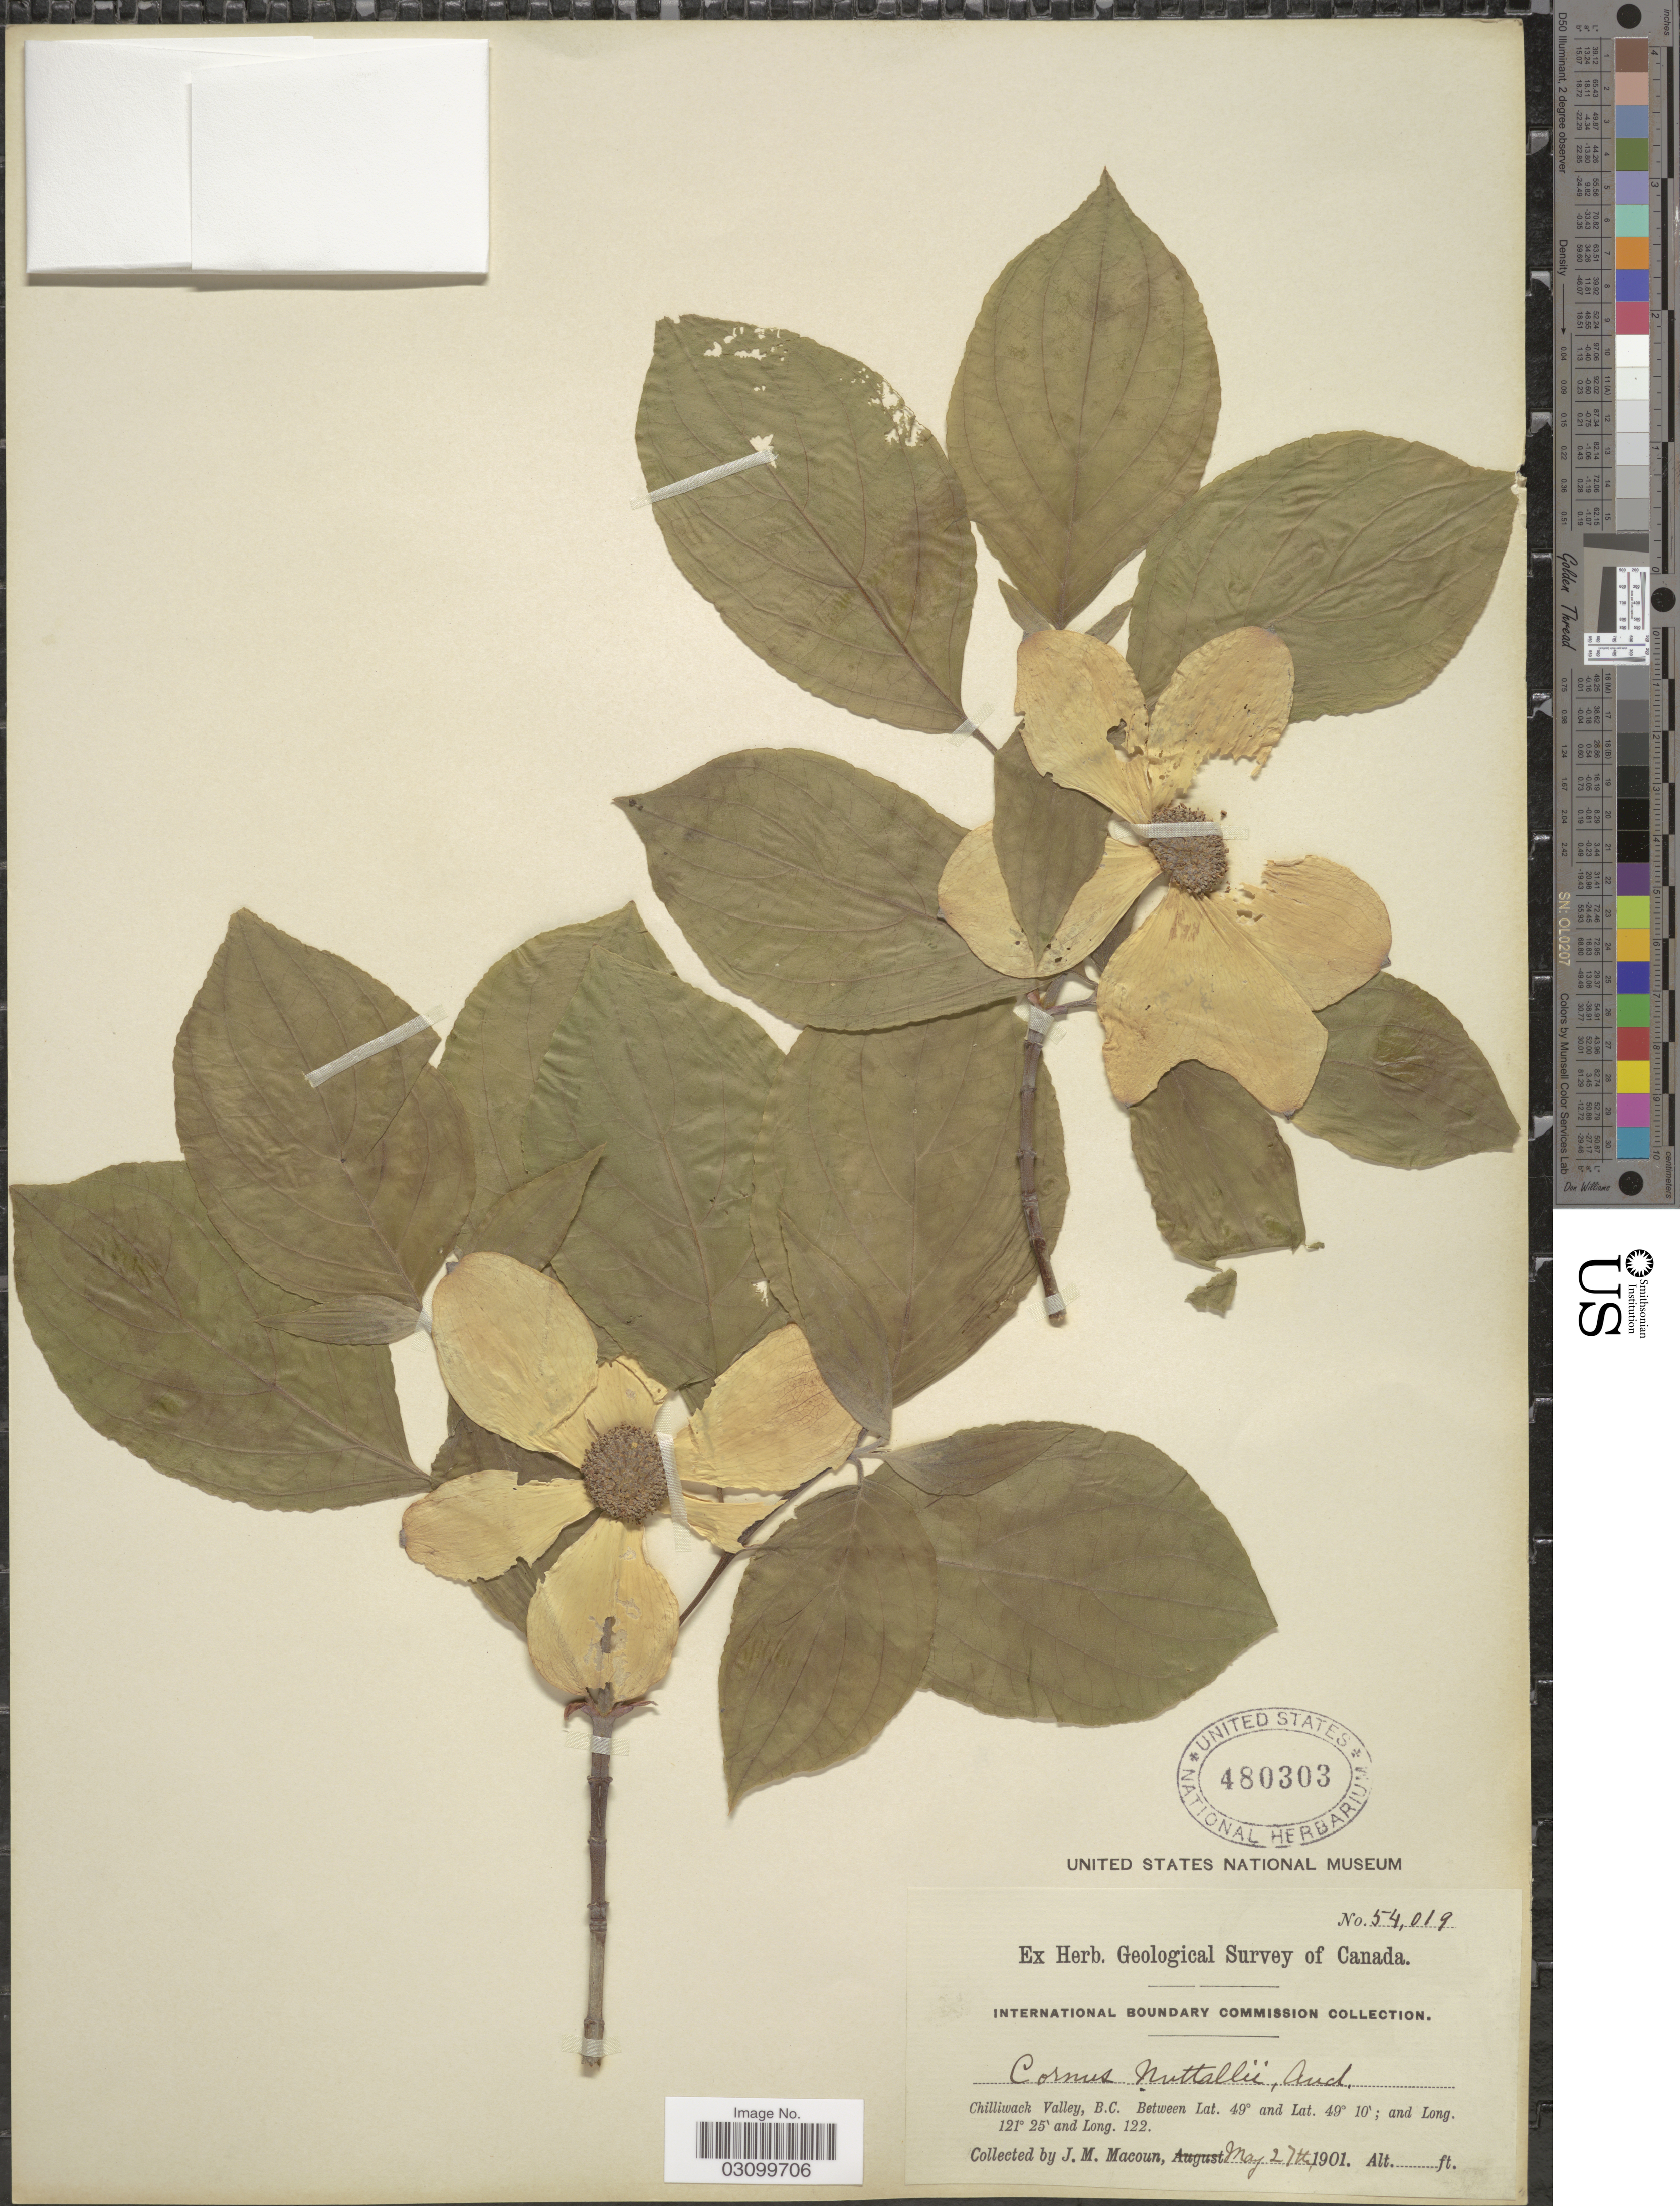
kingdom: Plantae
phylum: Tracheophyta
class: Magnoliopsida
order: Cornales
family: Cornaceae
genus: Cornus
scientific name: Cornus nuttallii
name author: Audubon ex Torr. & A. Gray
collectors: J. Macoun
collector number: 54019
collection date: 1901-05-27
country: Canada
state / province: British Columbia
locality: Chilliwack Valley, B.C.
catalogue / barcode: US 480303